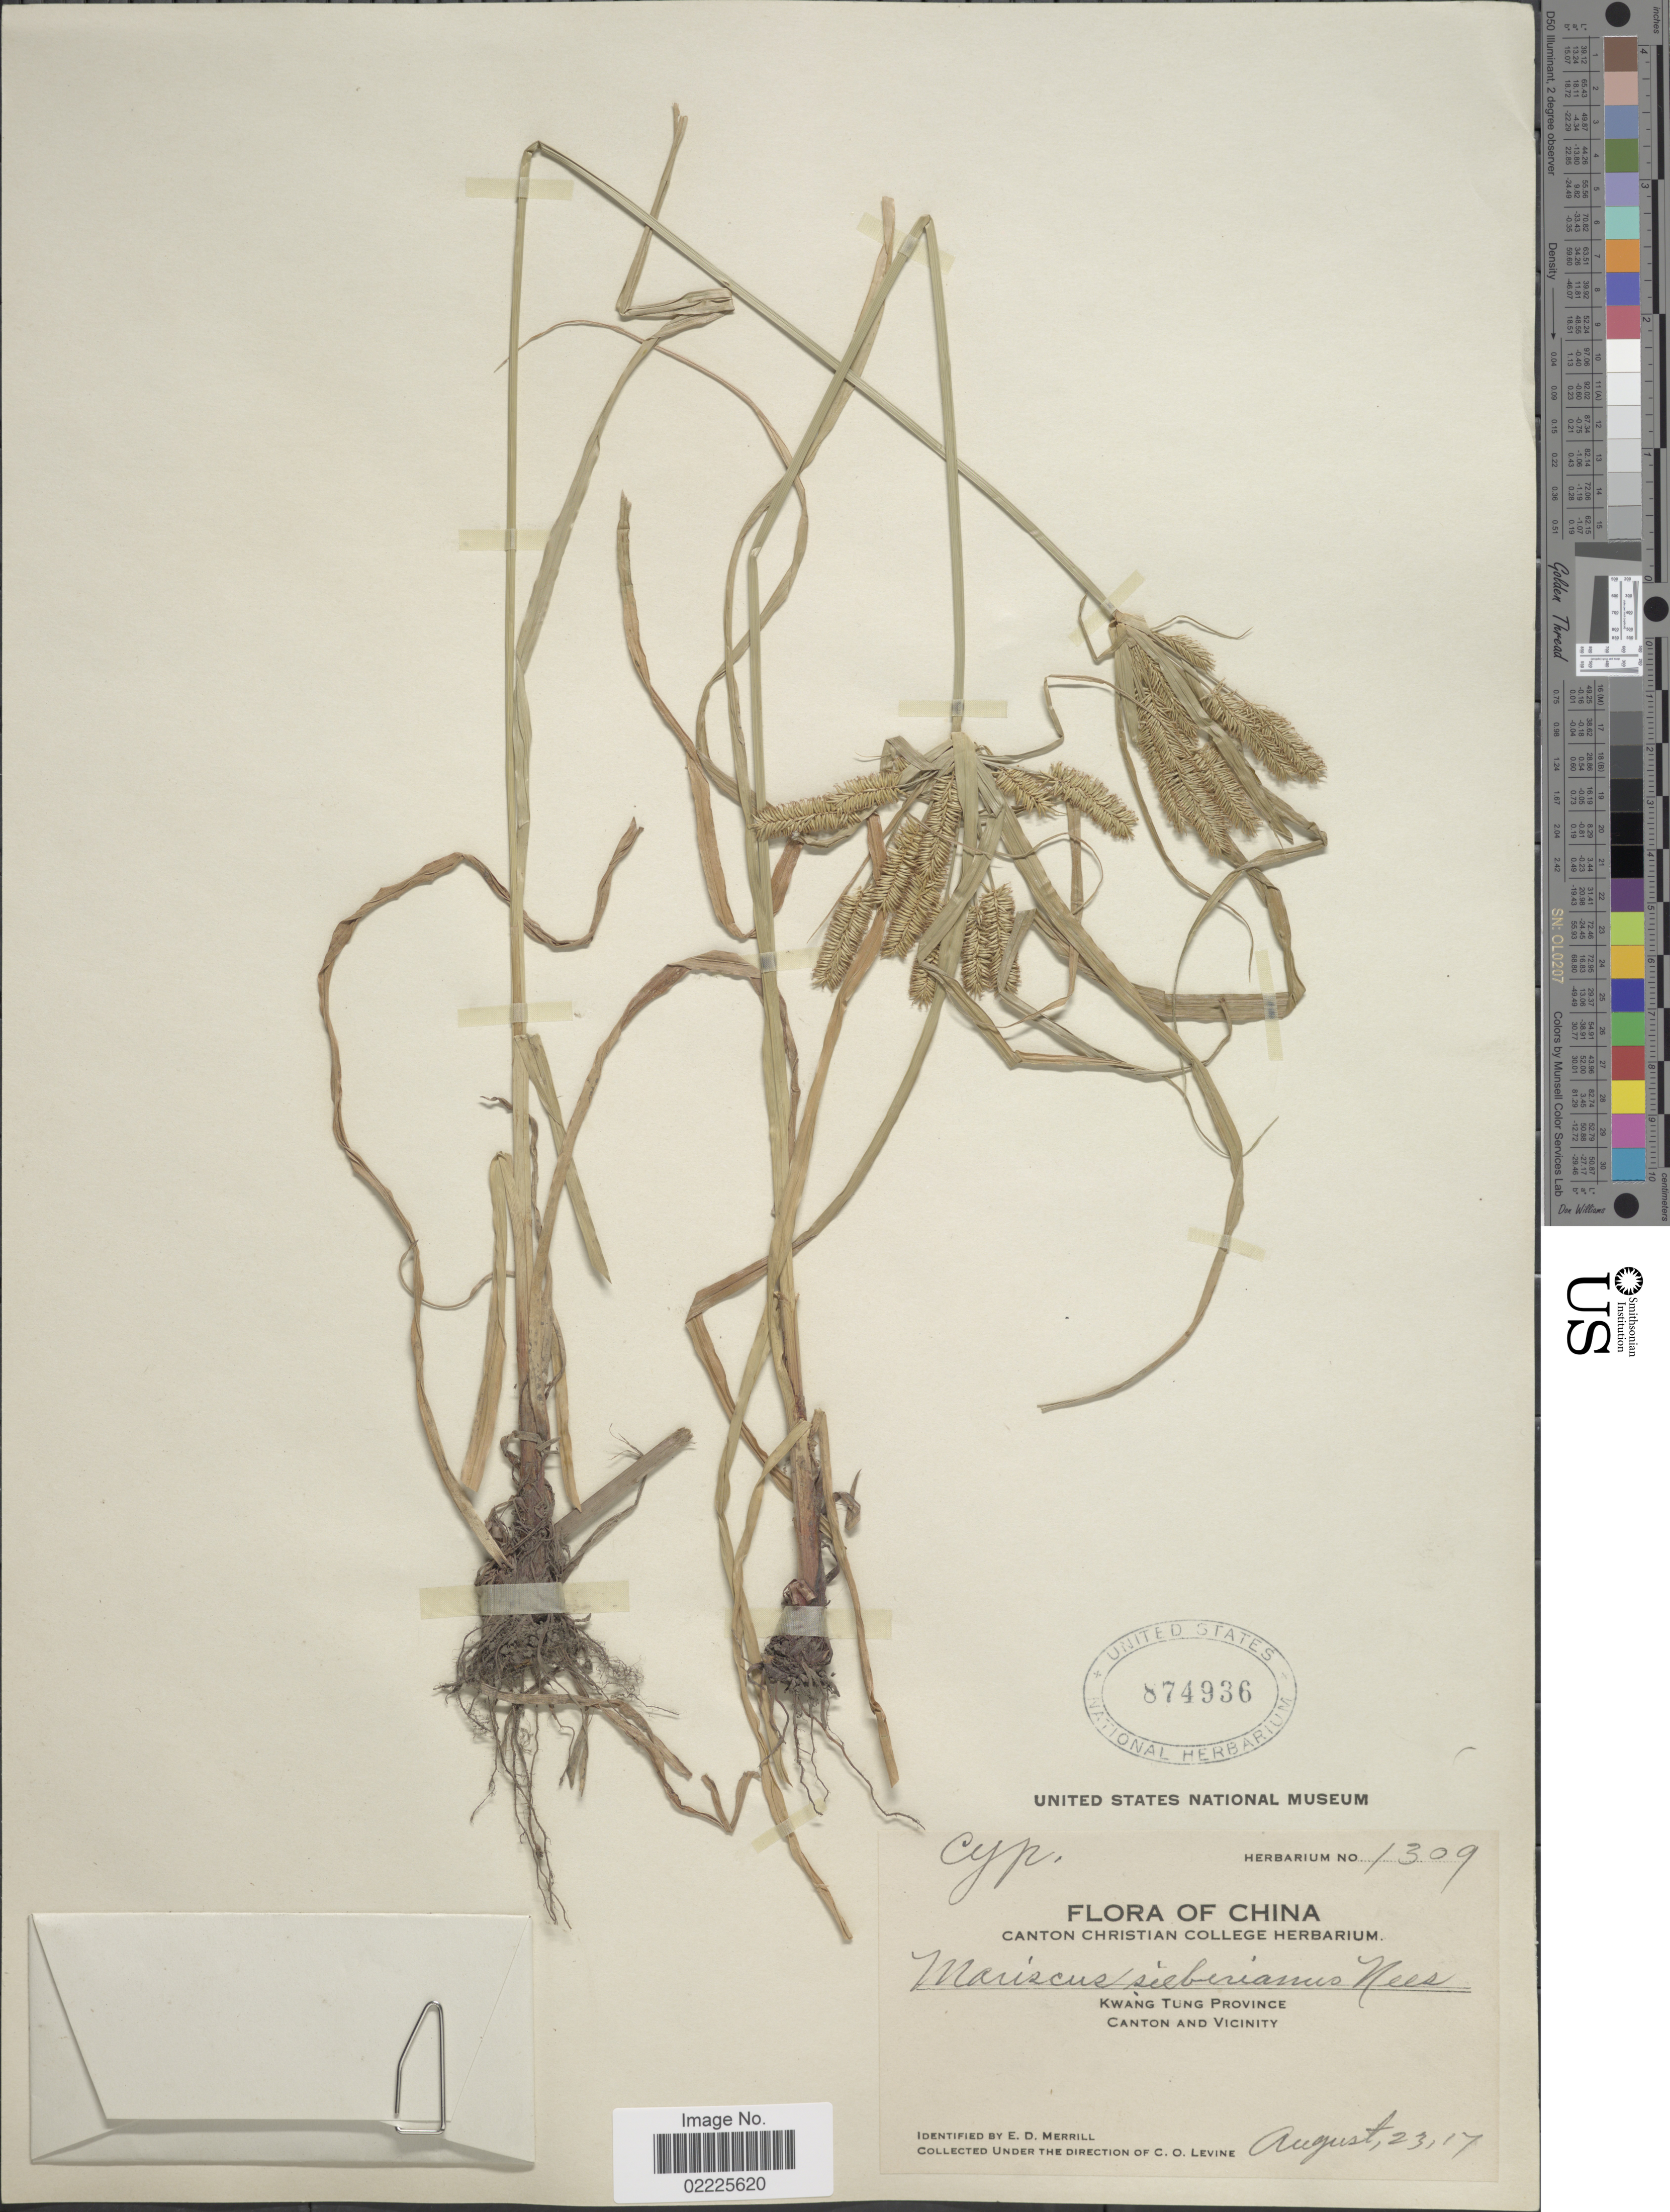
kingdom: Plantae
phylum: Tracheophyta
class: Liliopsida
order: Poales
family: Cyperaceae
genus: Cyperus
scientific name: Cyperus cyperoides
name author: (L.) Kuntze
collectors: C. O. Levine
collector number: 1309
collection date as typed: Transcribed d/m/y: 23/8/17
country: China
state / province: Guangdong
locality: Kwang Tung Province, Canton and vicinity.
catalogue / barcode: US 874936